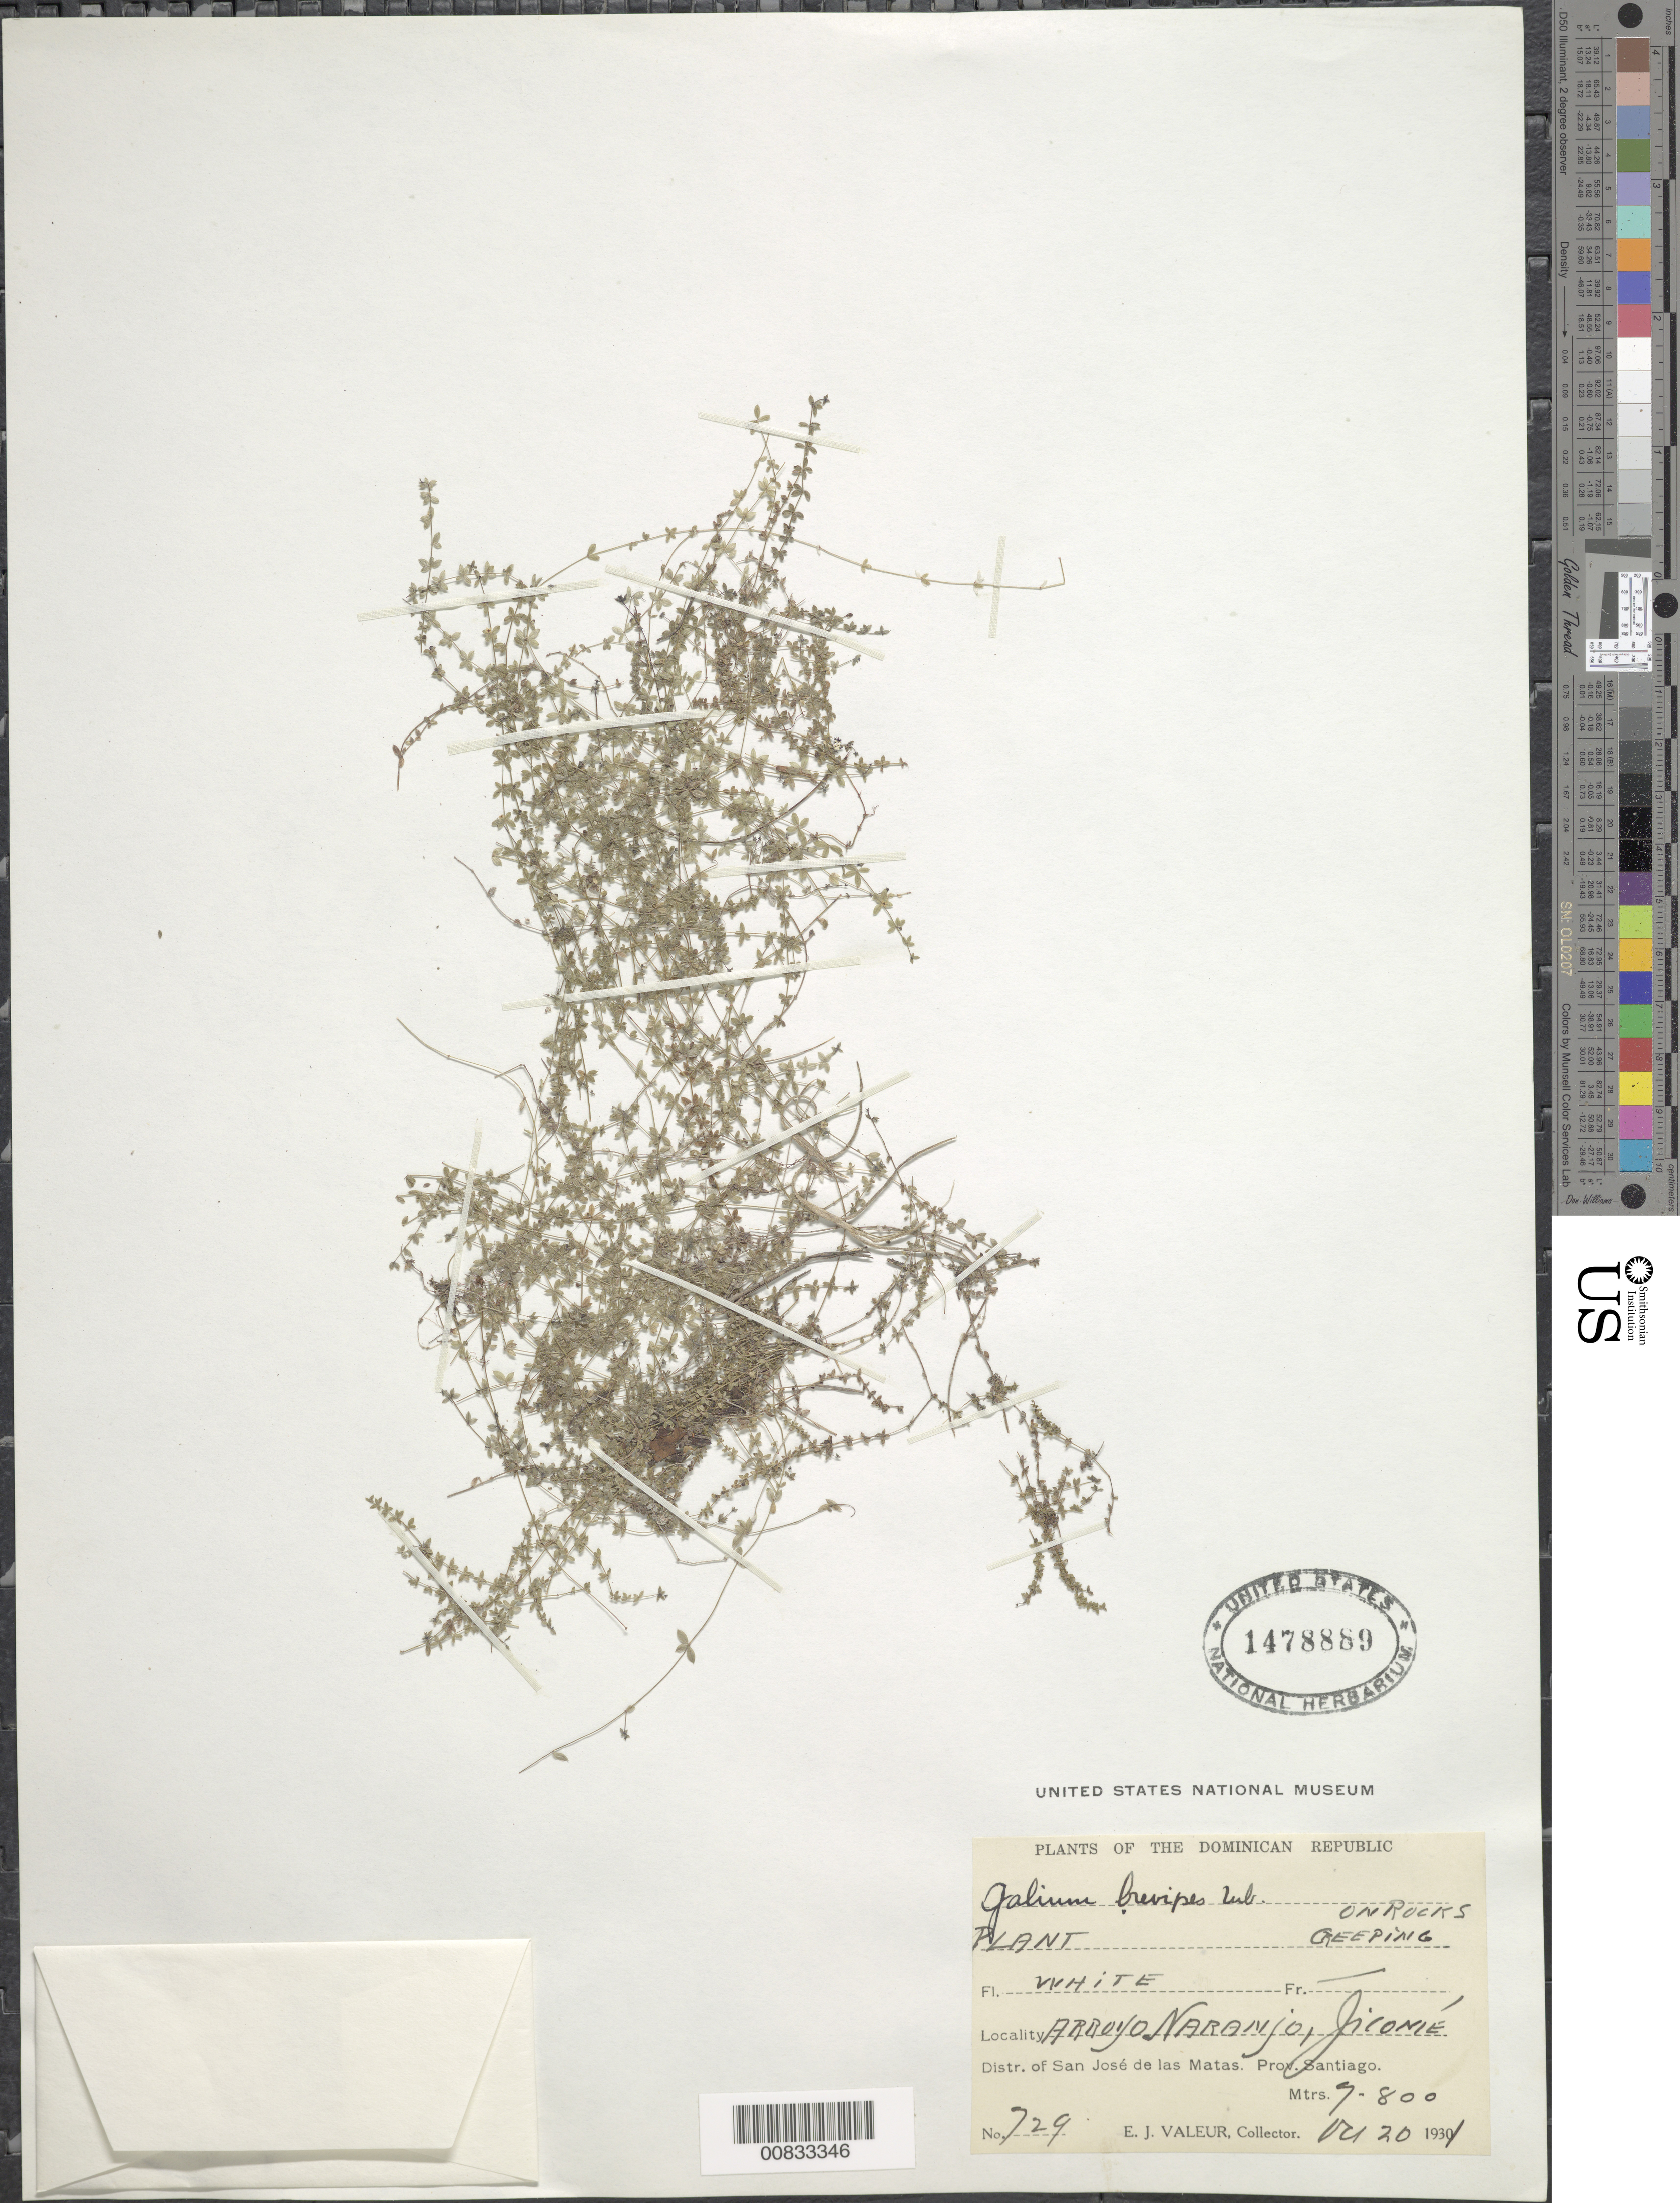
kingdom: Plantae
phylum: Tracheophyta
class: Magnoliopsida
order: Gentianales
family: Rubiaceae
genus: Galium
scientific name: Galium domingense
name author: Iltis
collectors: E. Valeur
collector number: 729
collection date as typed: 20 Oct 1931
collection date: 1931-10-20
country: Dominican Republic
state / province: Santiago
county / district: San José de las Matas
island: Hispaniola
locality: Arroyo Narranjo, Jicomé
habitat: On rocks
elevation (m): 700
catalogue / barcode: US 1478889